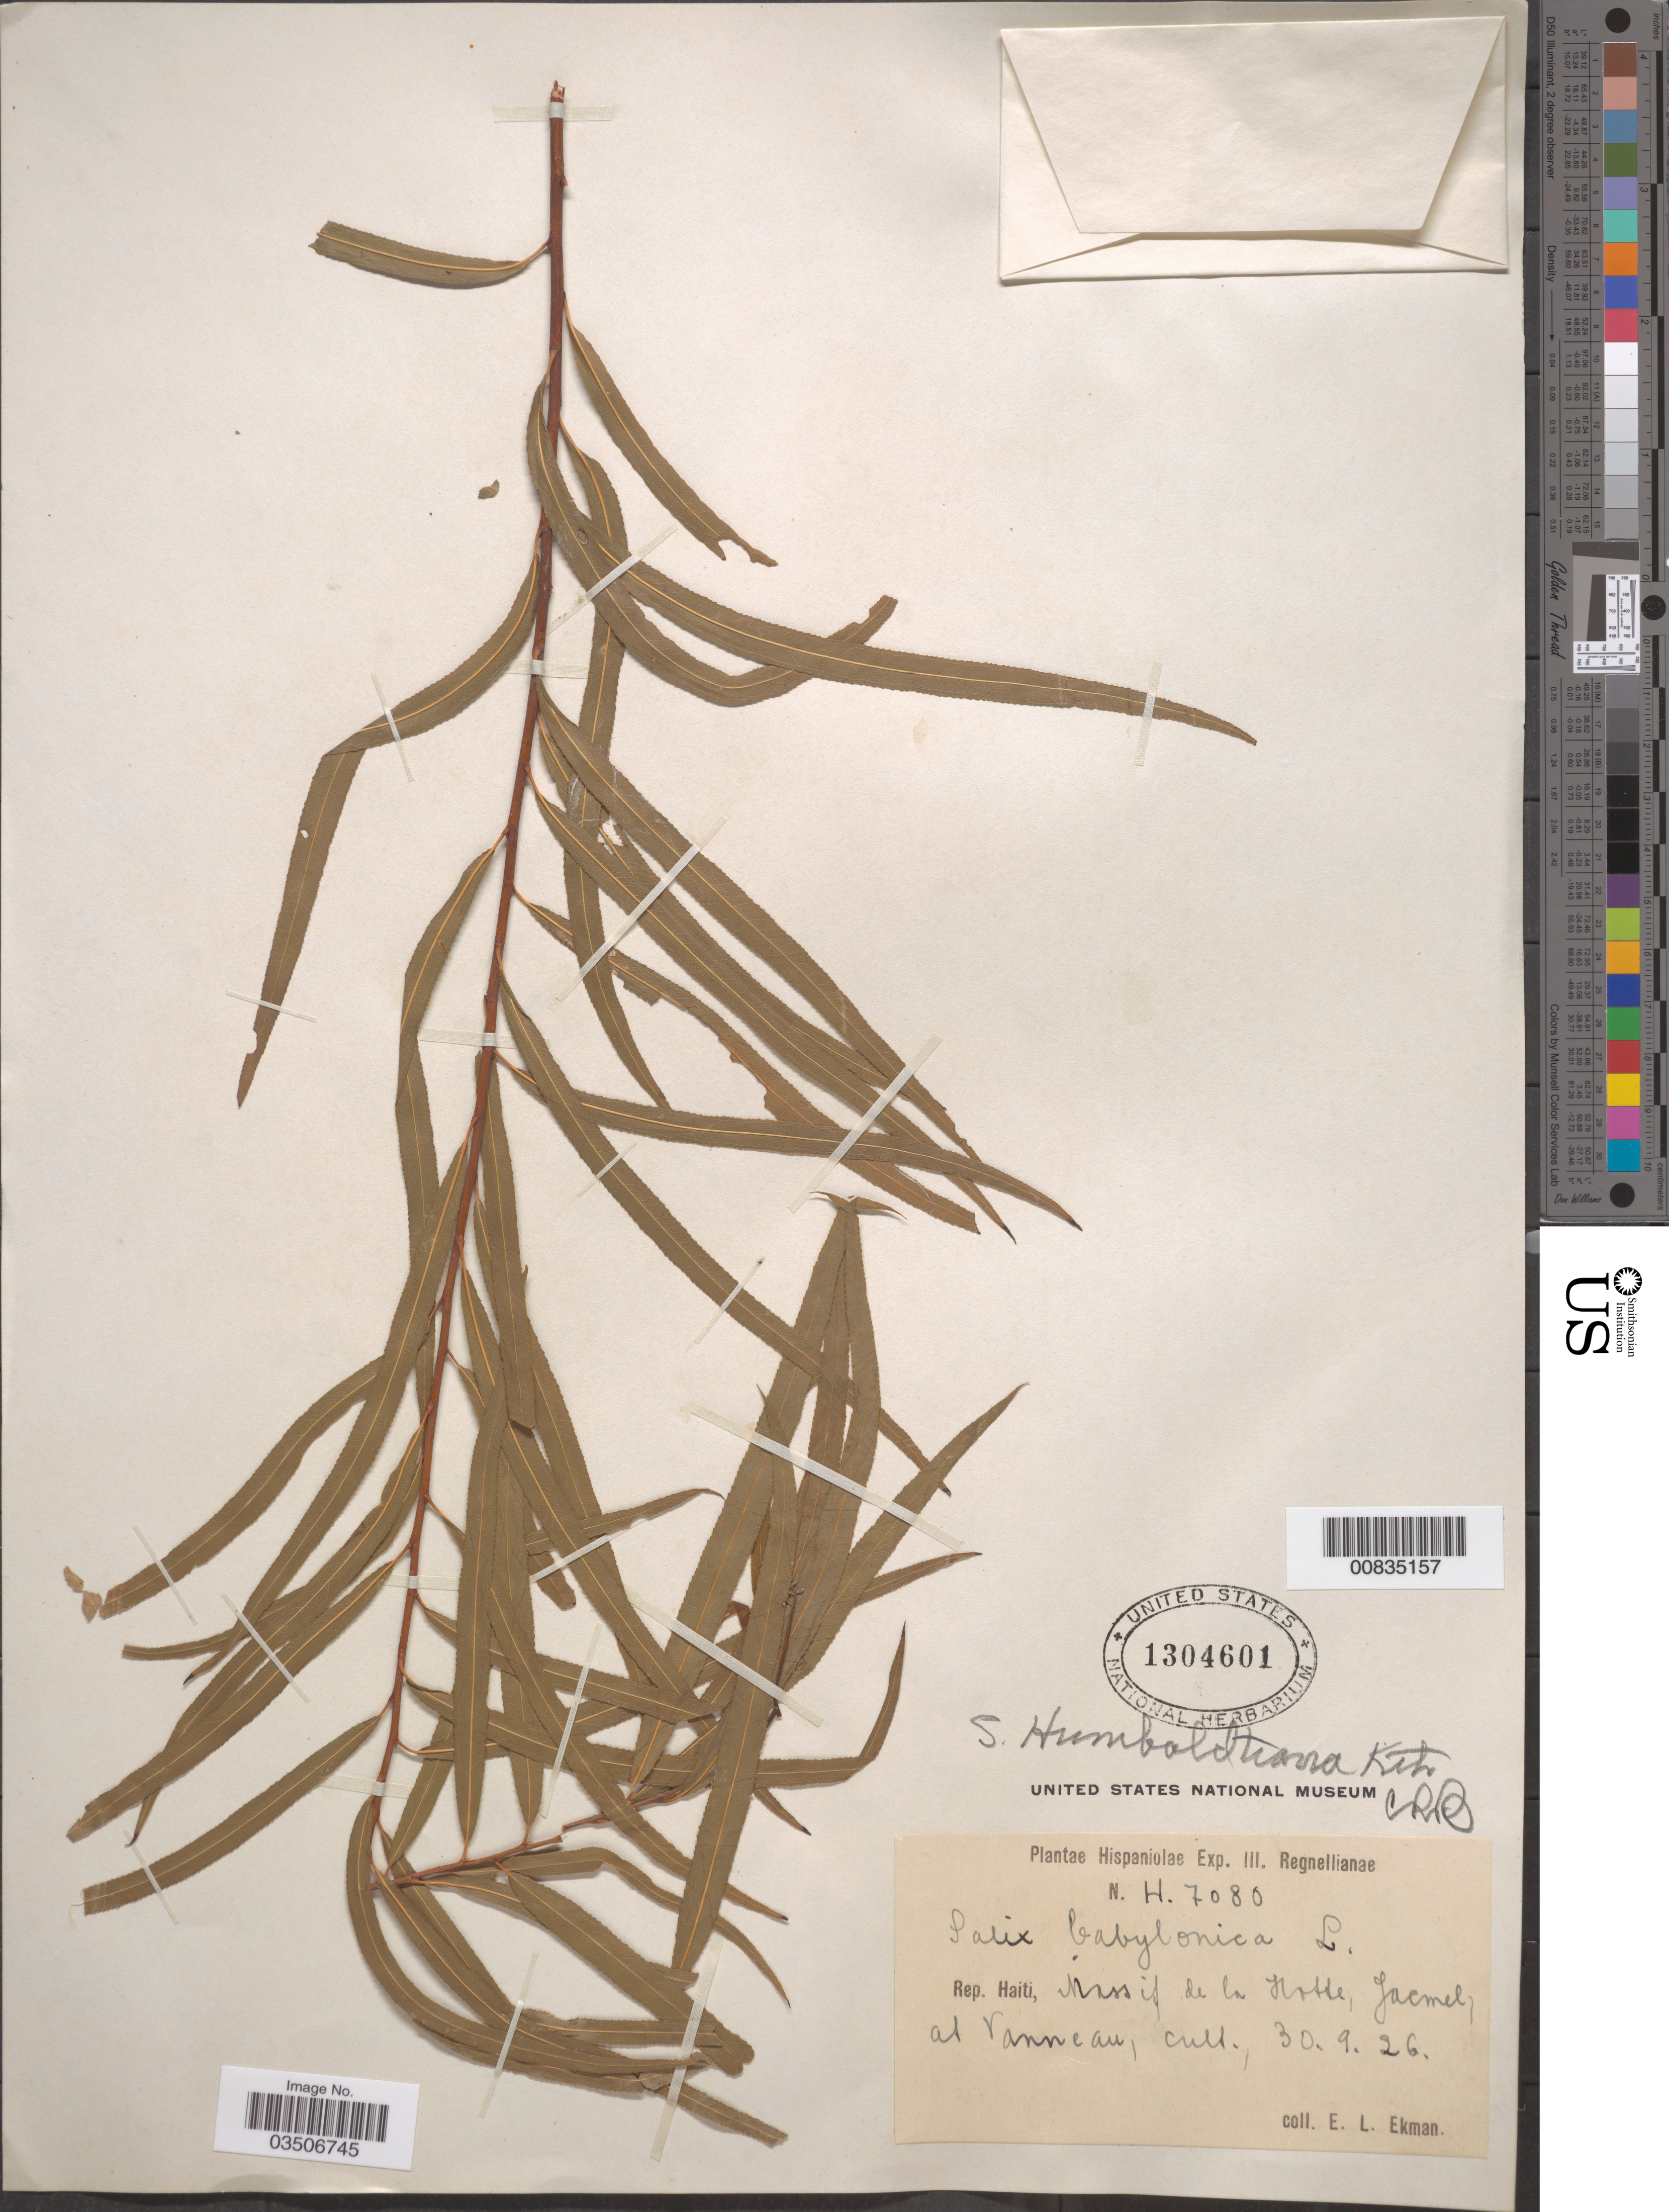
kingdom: Plantae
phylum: Tracheophyta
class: Magnoliopsida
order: Malpighiales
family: Salicaceae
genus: Salix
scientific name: Salix chilensis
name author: Molina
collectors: E. L. Ekman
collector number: H 7080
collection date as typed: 30 Sep 1926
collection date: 1926-09-30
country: Haiti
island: Hispaniola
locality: Massif de la Hotte, Jacmel at Vanneau.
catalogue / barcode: US 1304601